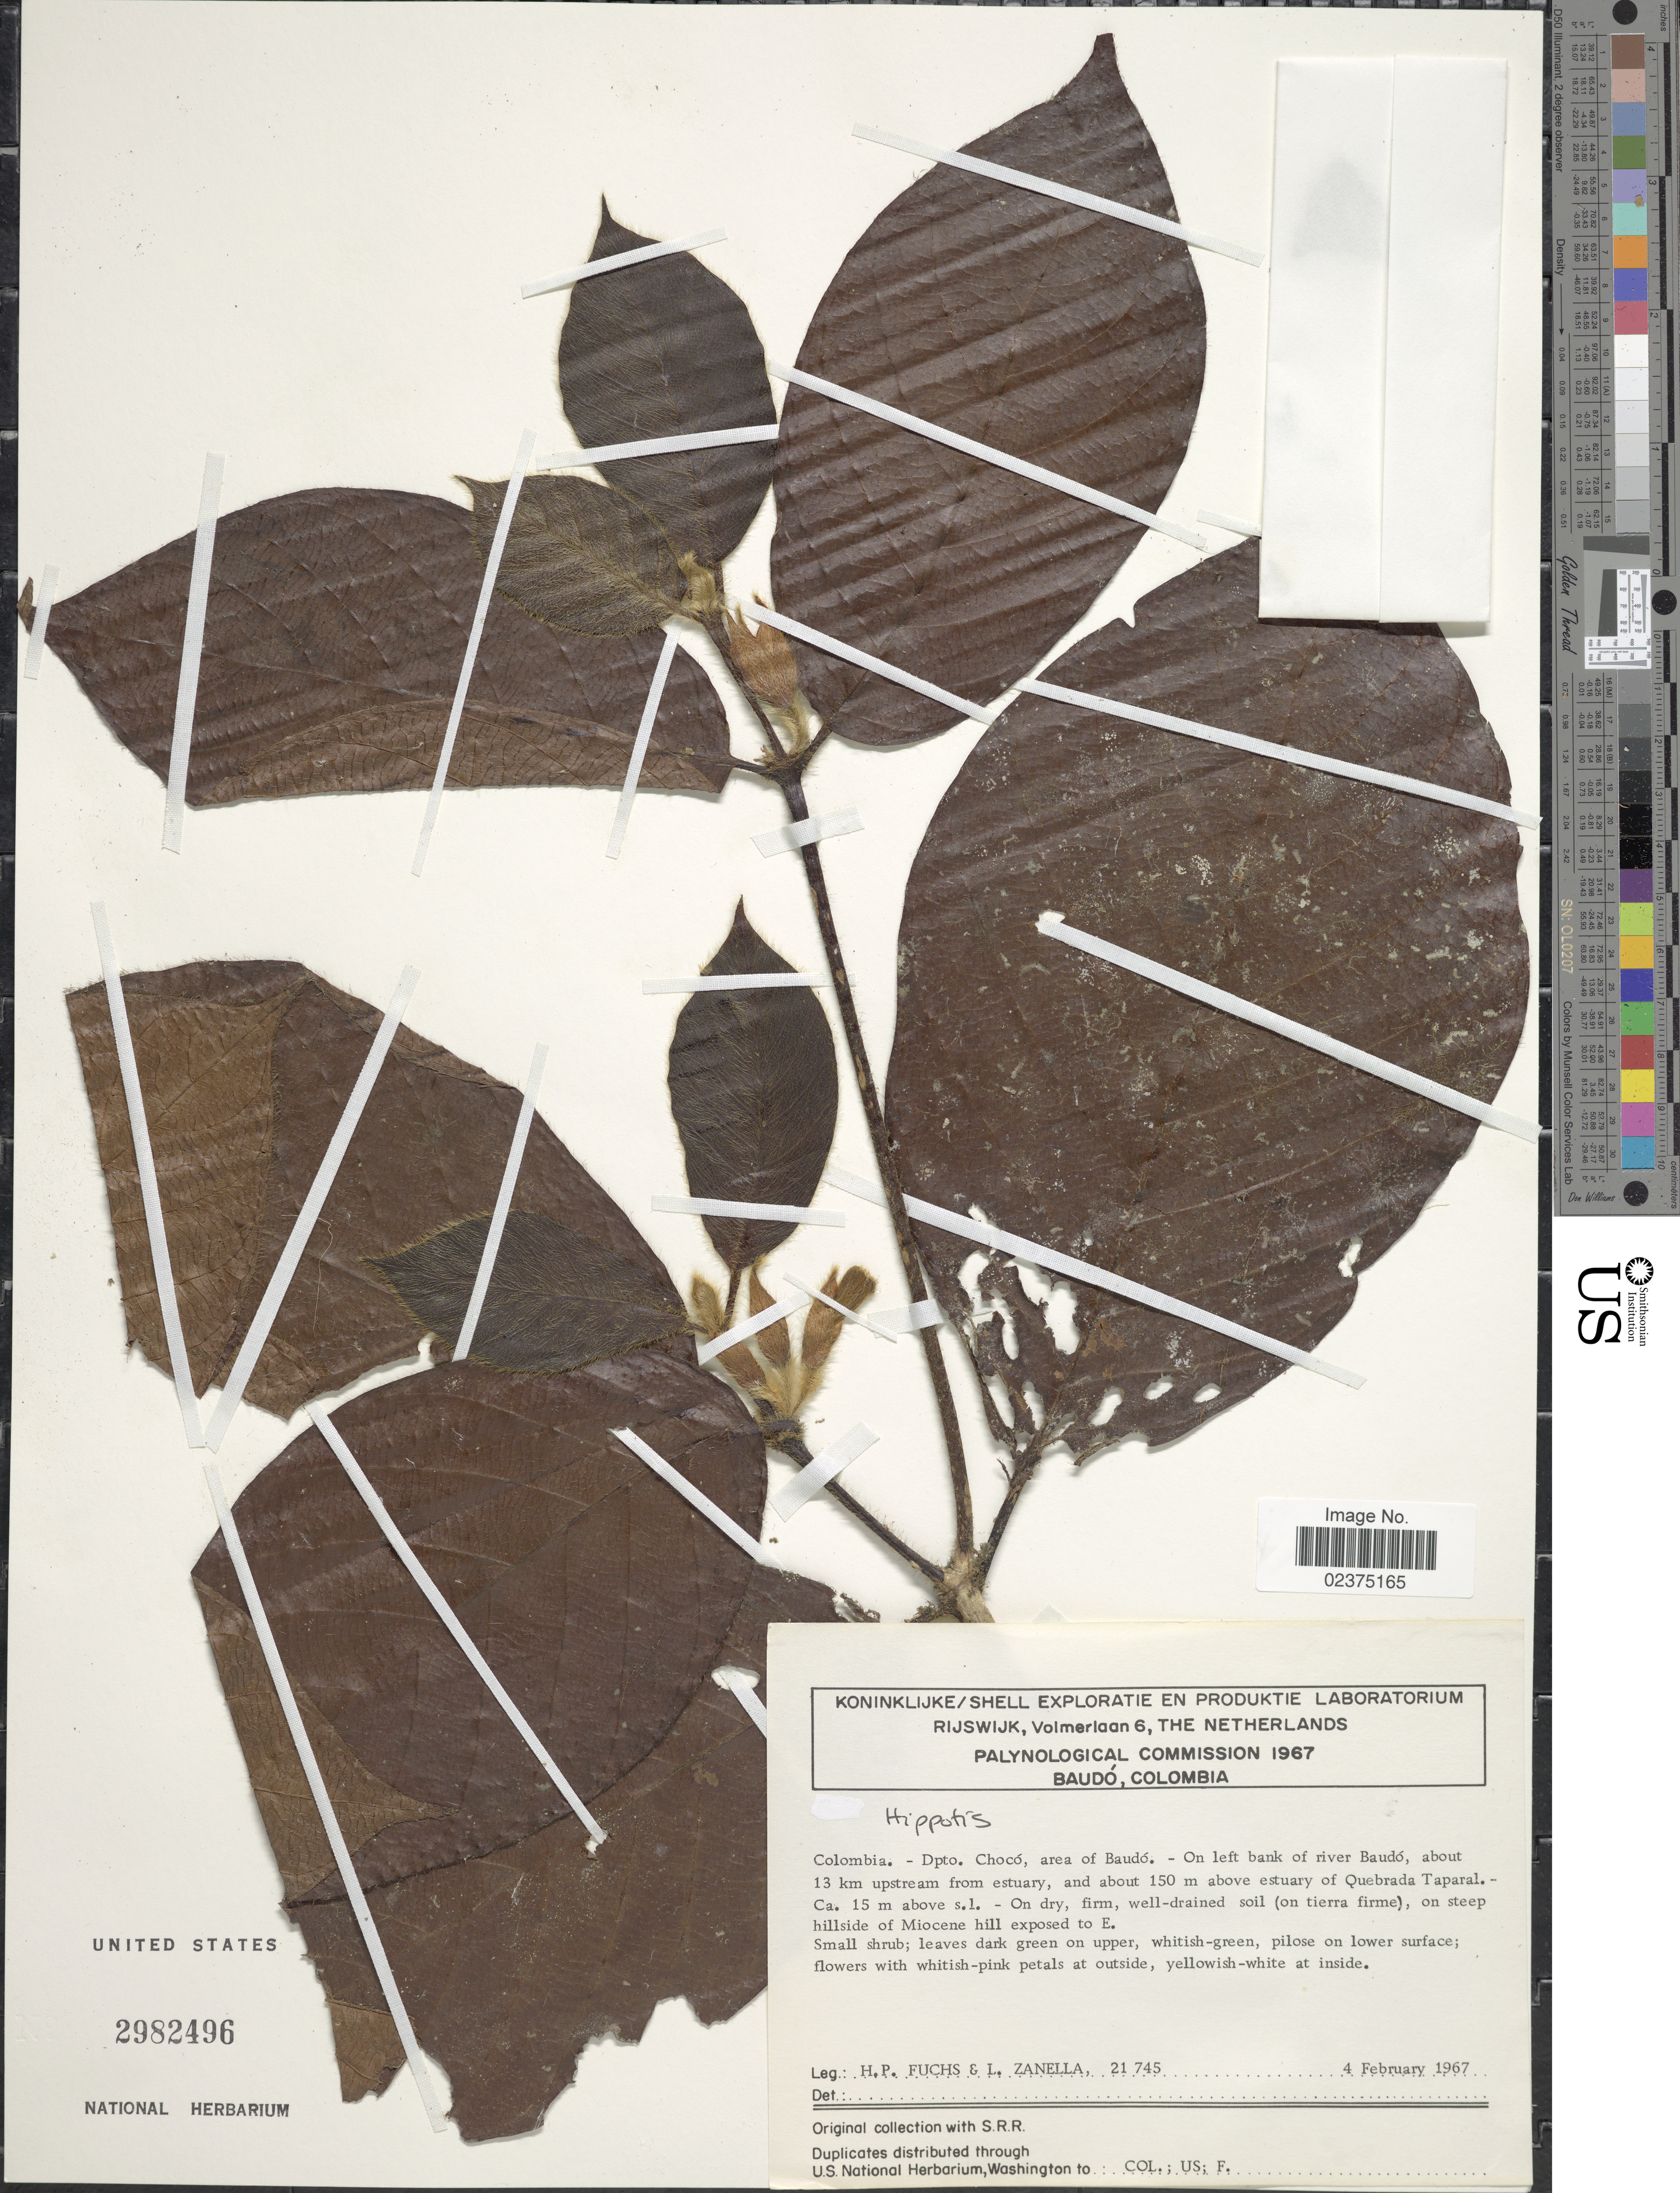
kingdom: Plantae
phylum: Tracheophyta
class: Magnoliopsida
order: Gentianales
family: Rubiaceae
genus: Hippotis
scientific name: Hippotis sp.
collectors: H. P. Fuchs & L. Zanella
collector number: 21745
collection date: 1967-02-04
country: Colombia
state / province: Chocó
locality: Dpto. Chocó, area of Baudó. - On left bank of river Baudó, about 13 km upstream from estuary, and about 150 m above estuary of Quebrada Taparal. - Ca. 15 m above s.l. - On dry, firm, well-drained soil (on tierra firme), on steep hillside of Miocene hill exposed to E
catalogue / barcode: US 2982496